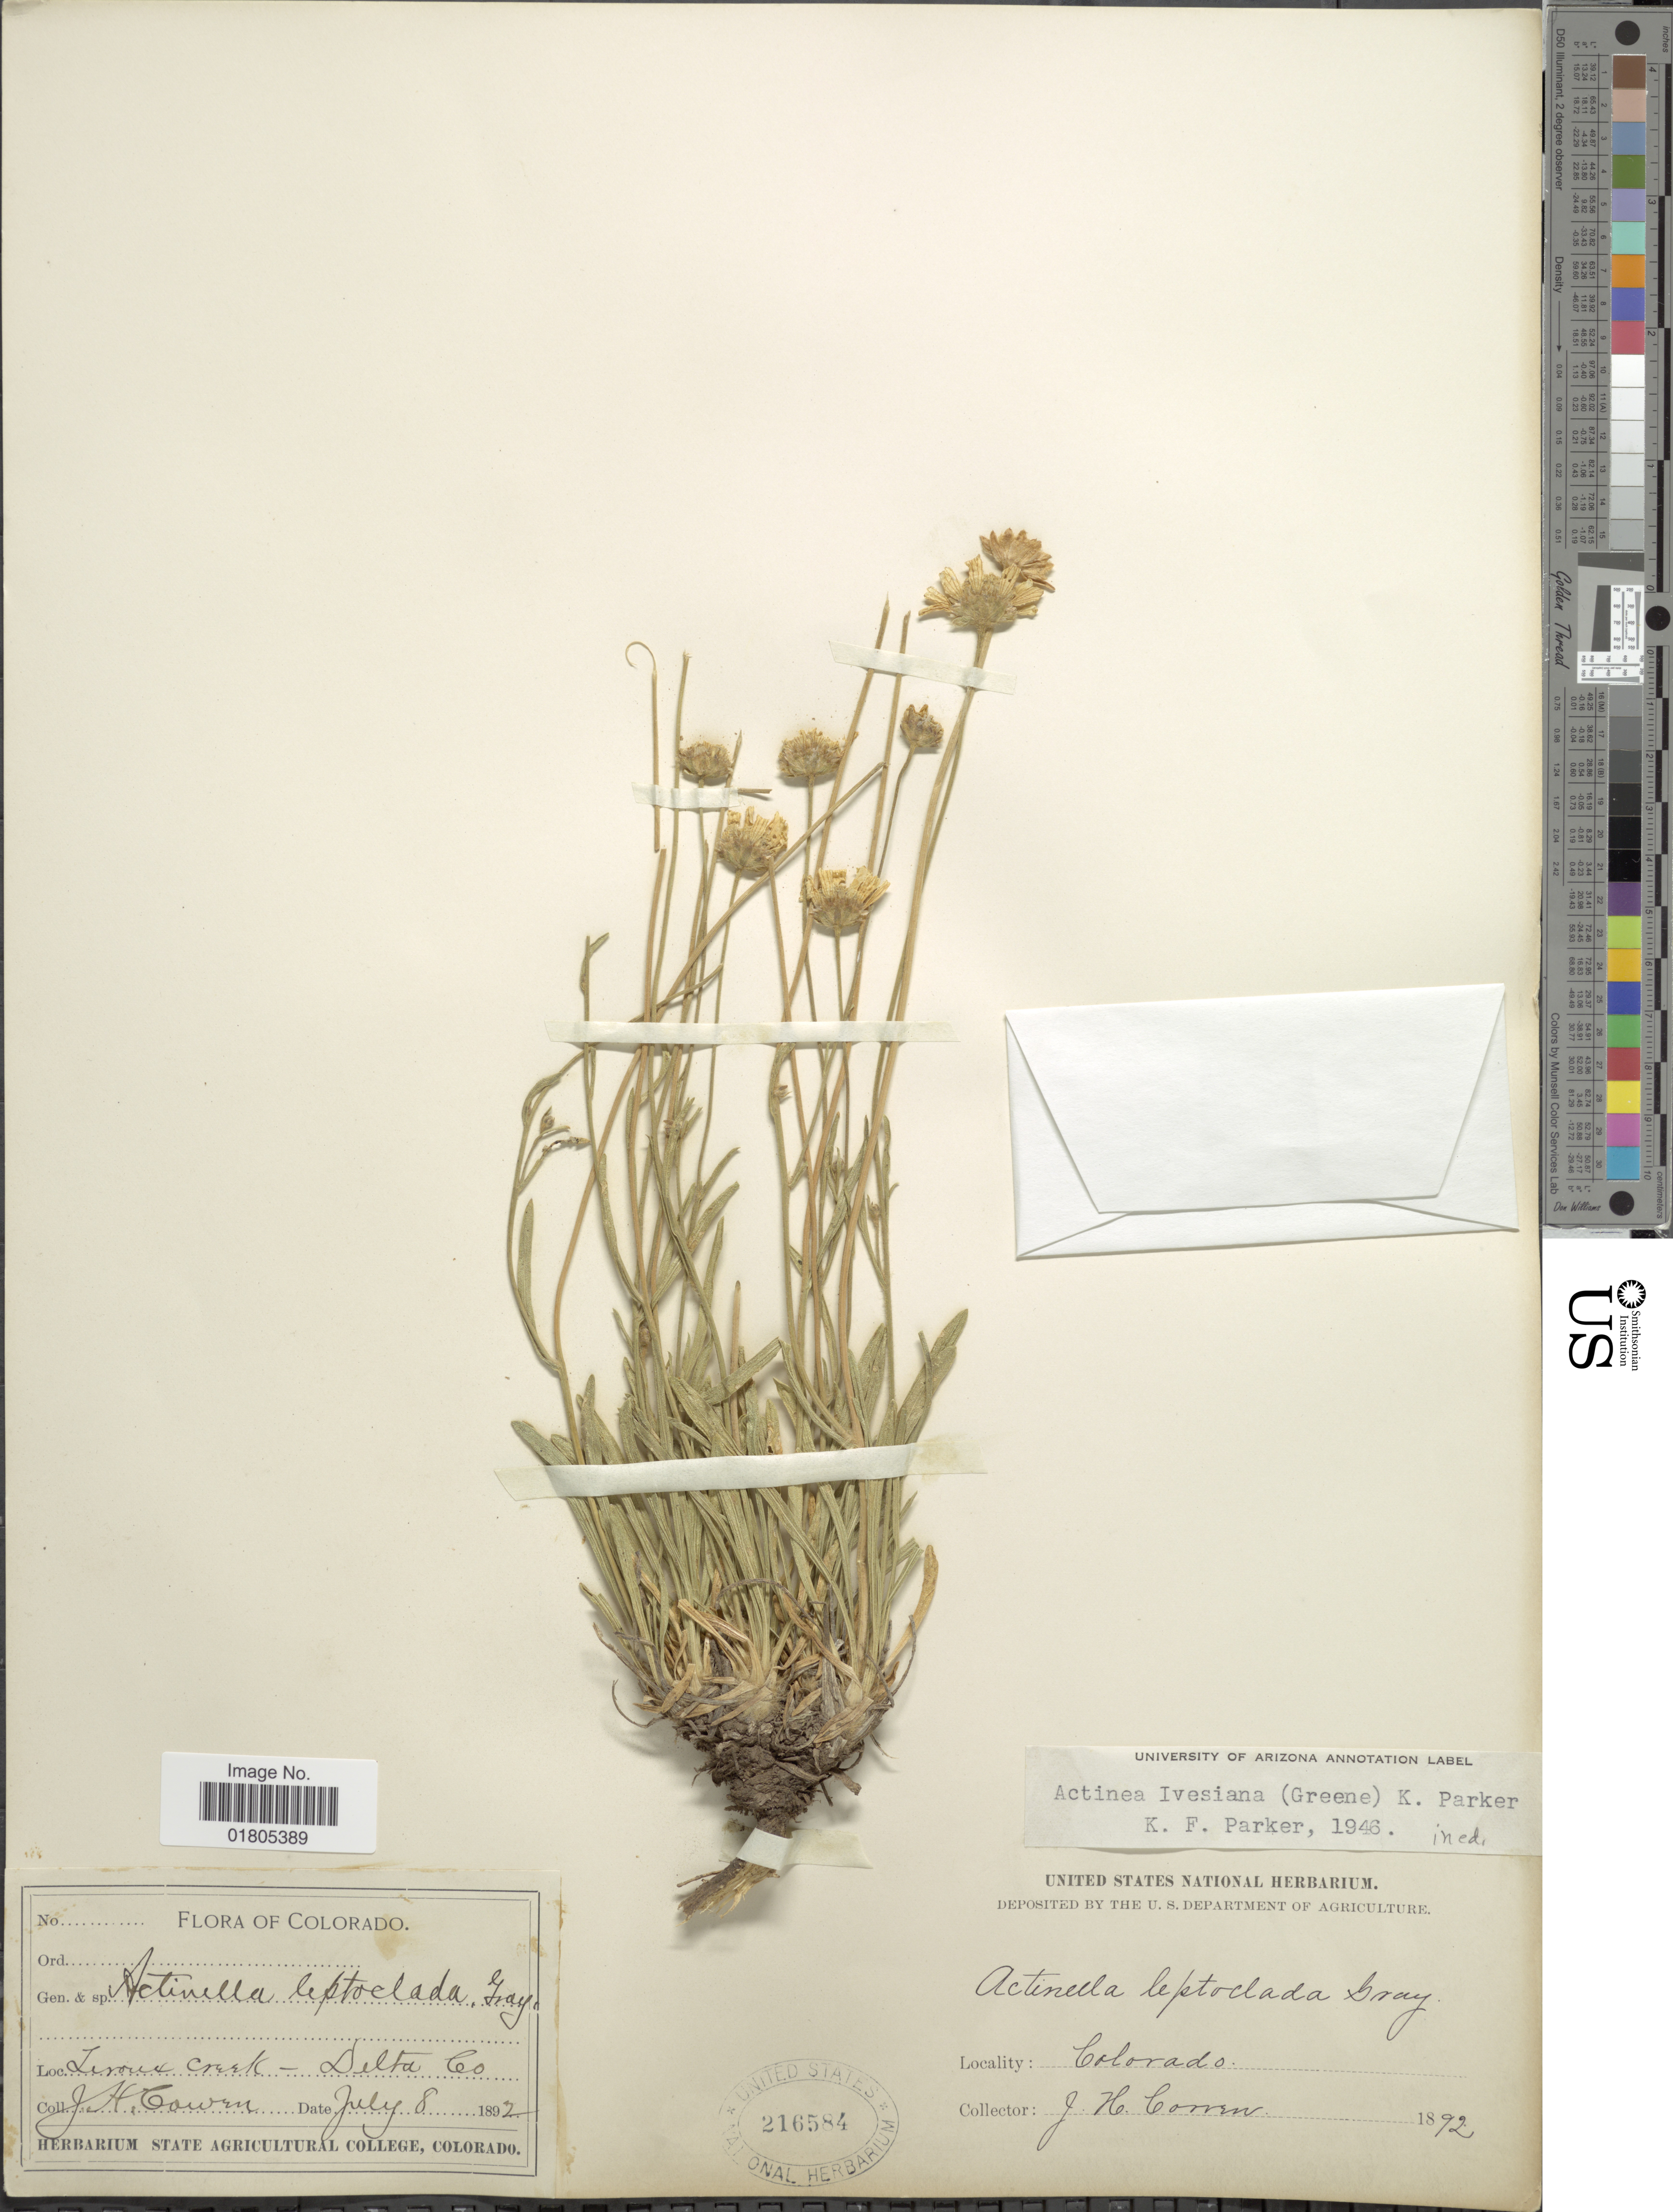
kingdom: Plantae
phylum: Tracheophyta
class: Magnoliopsida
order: Asterales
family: Asteraceae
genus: Actinea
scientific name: Actinea ivesiana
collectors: J. H. Cowen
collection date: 1892-07-08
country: United States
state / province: Colorado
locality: Leroux Creek - Delta Co.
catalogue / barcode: US 216584